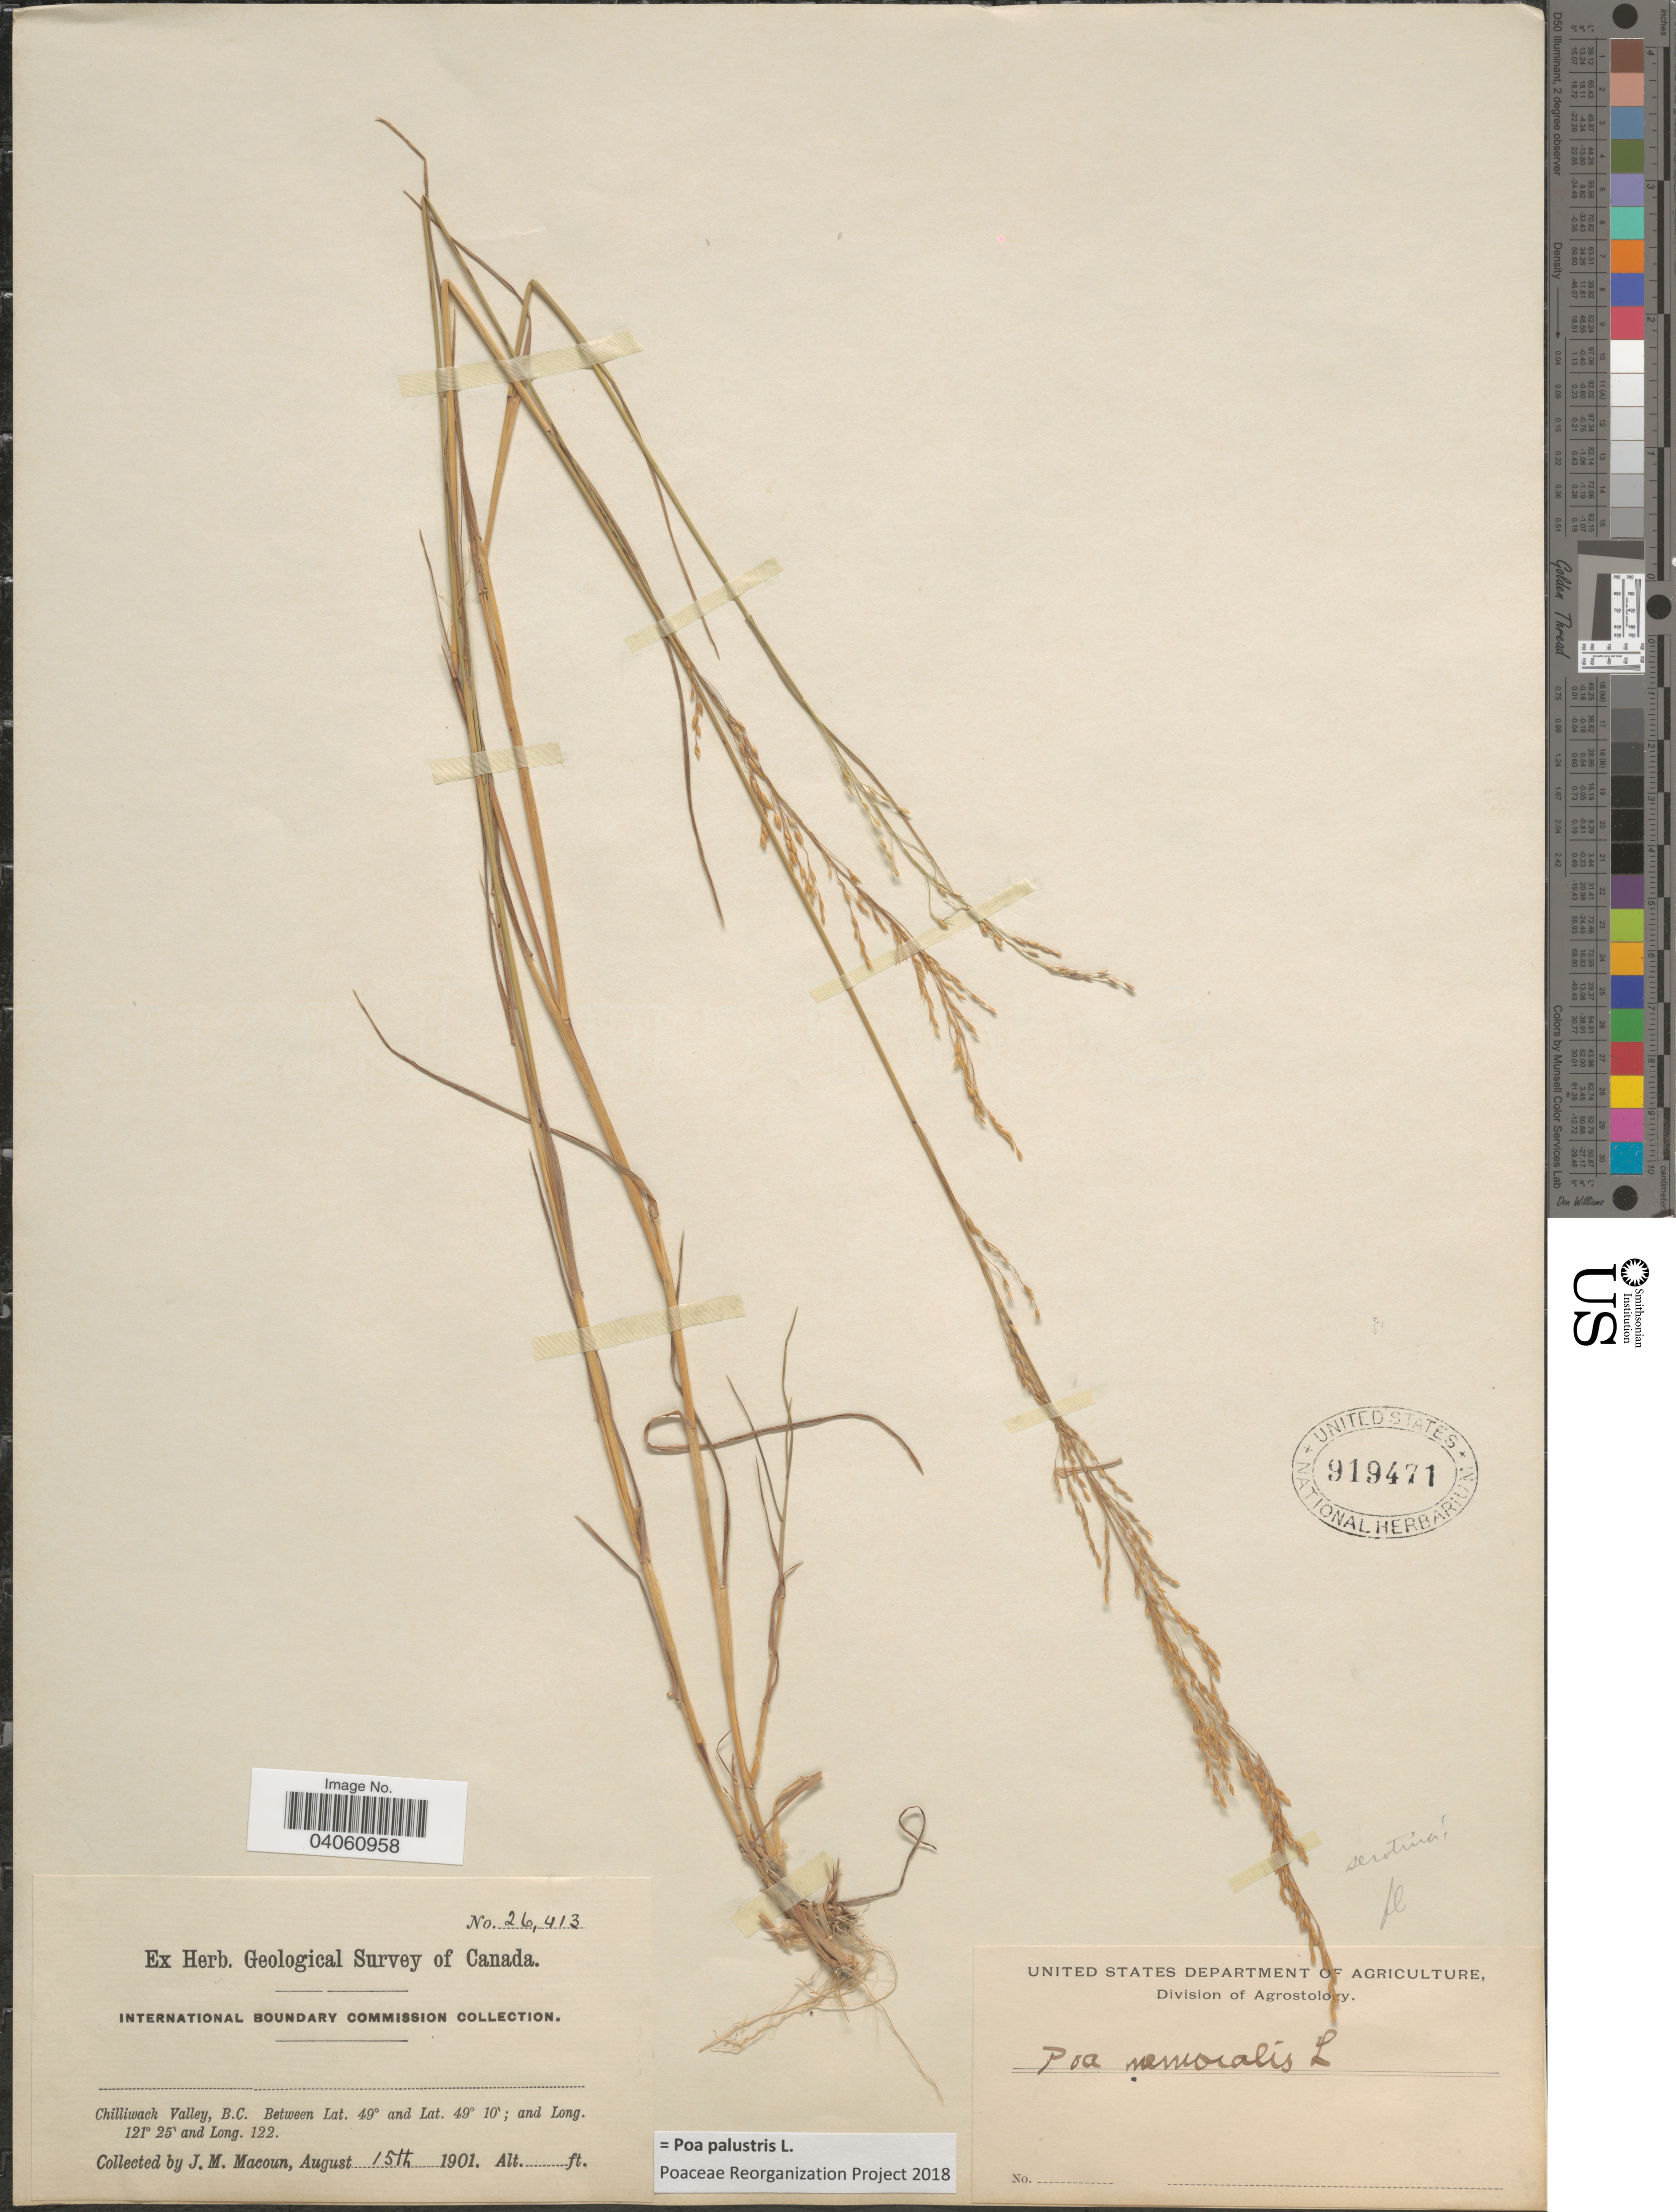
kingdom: Plantae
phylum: Tracheophyta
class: Liliopsida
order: Poales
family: Poaceae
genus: Poa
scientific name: Poa palustris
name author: L.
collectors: J. M. Macoun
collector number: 26413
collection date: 1901-08-15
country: Canada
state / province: British Columbia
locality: Chilliwack Valley.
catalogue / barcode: US 919471